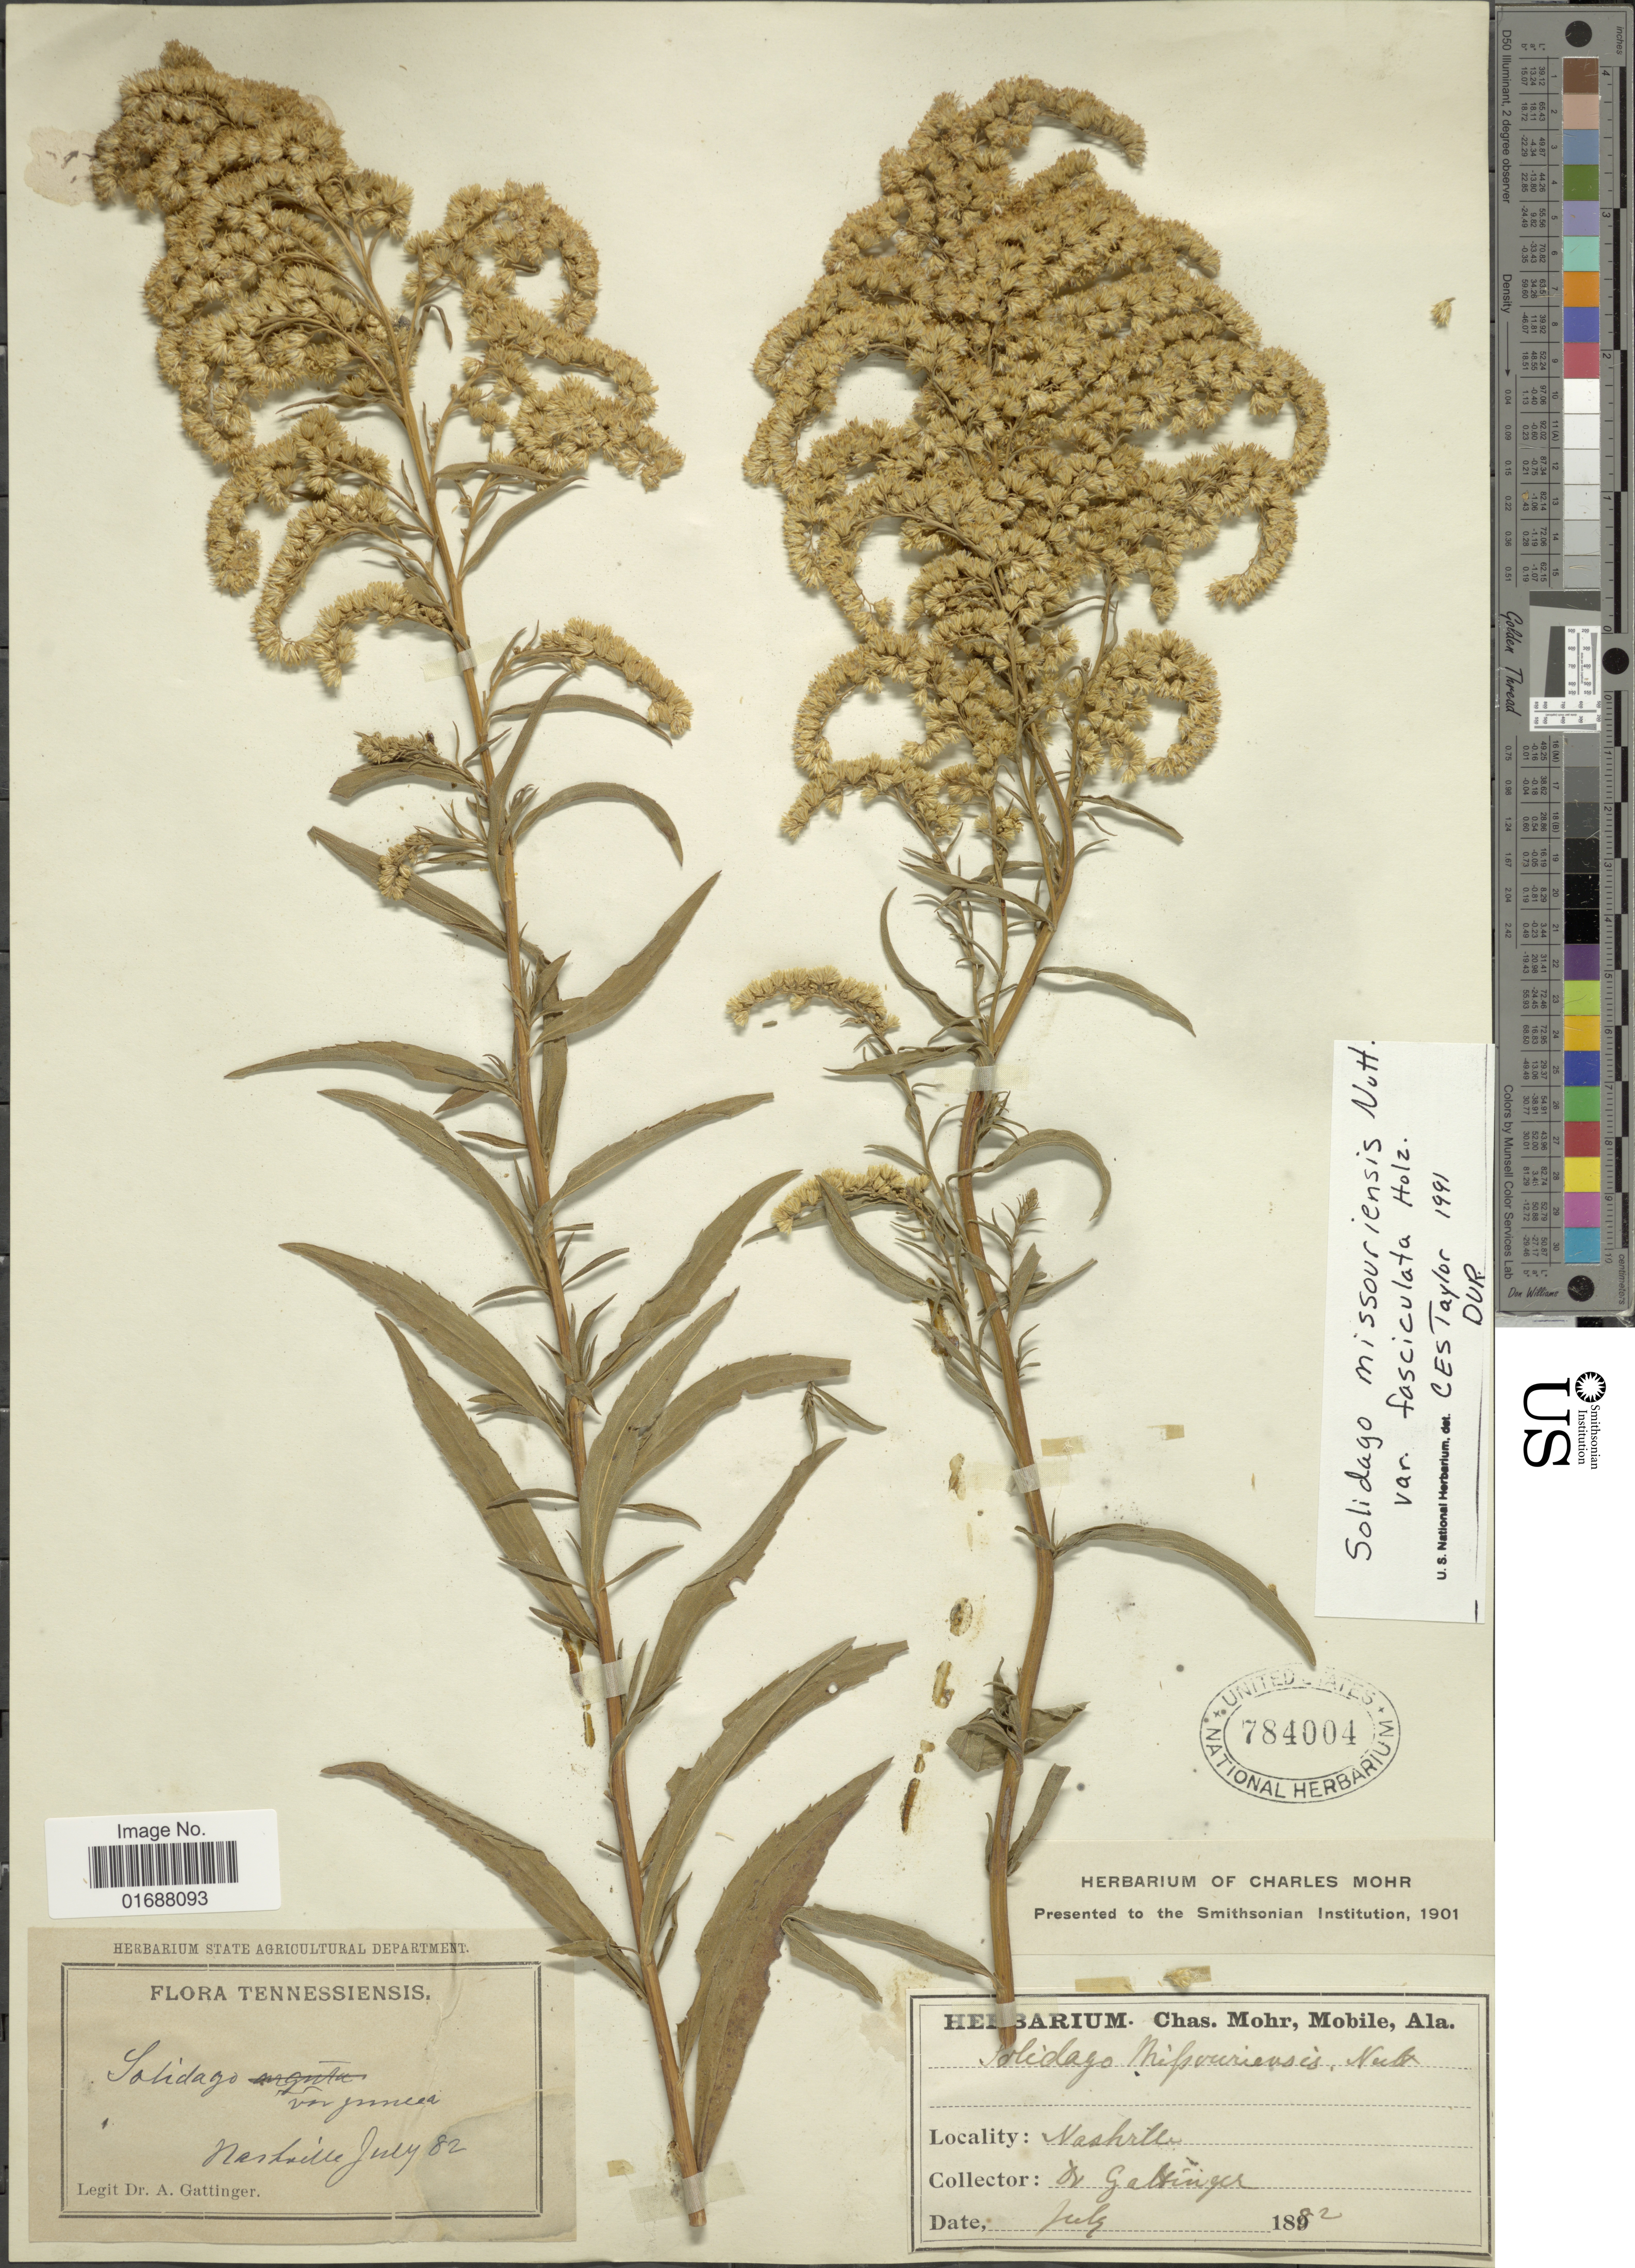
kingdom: Plantae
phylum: Tracheophyta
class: Magnoliopsida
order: Asterales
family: Asteraceae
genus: Solidago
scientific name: Solidago missouriensis var. fasciculata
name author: Holz.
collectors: A. Gattinger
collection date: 1882-07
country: United States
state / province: Tennessee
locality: Nashville.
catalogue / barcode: US 784004